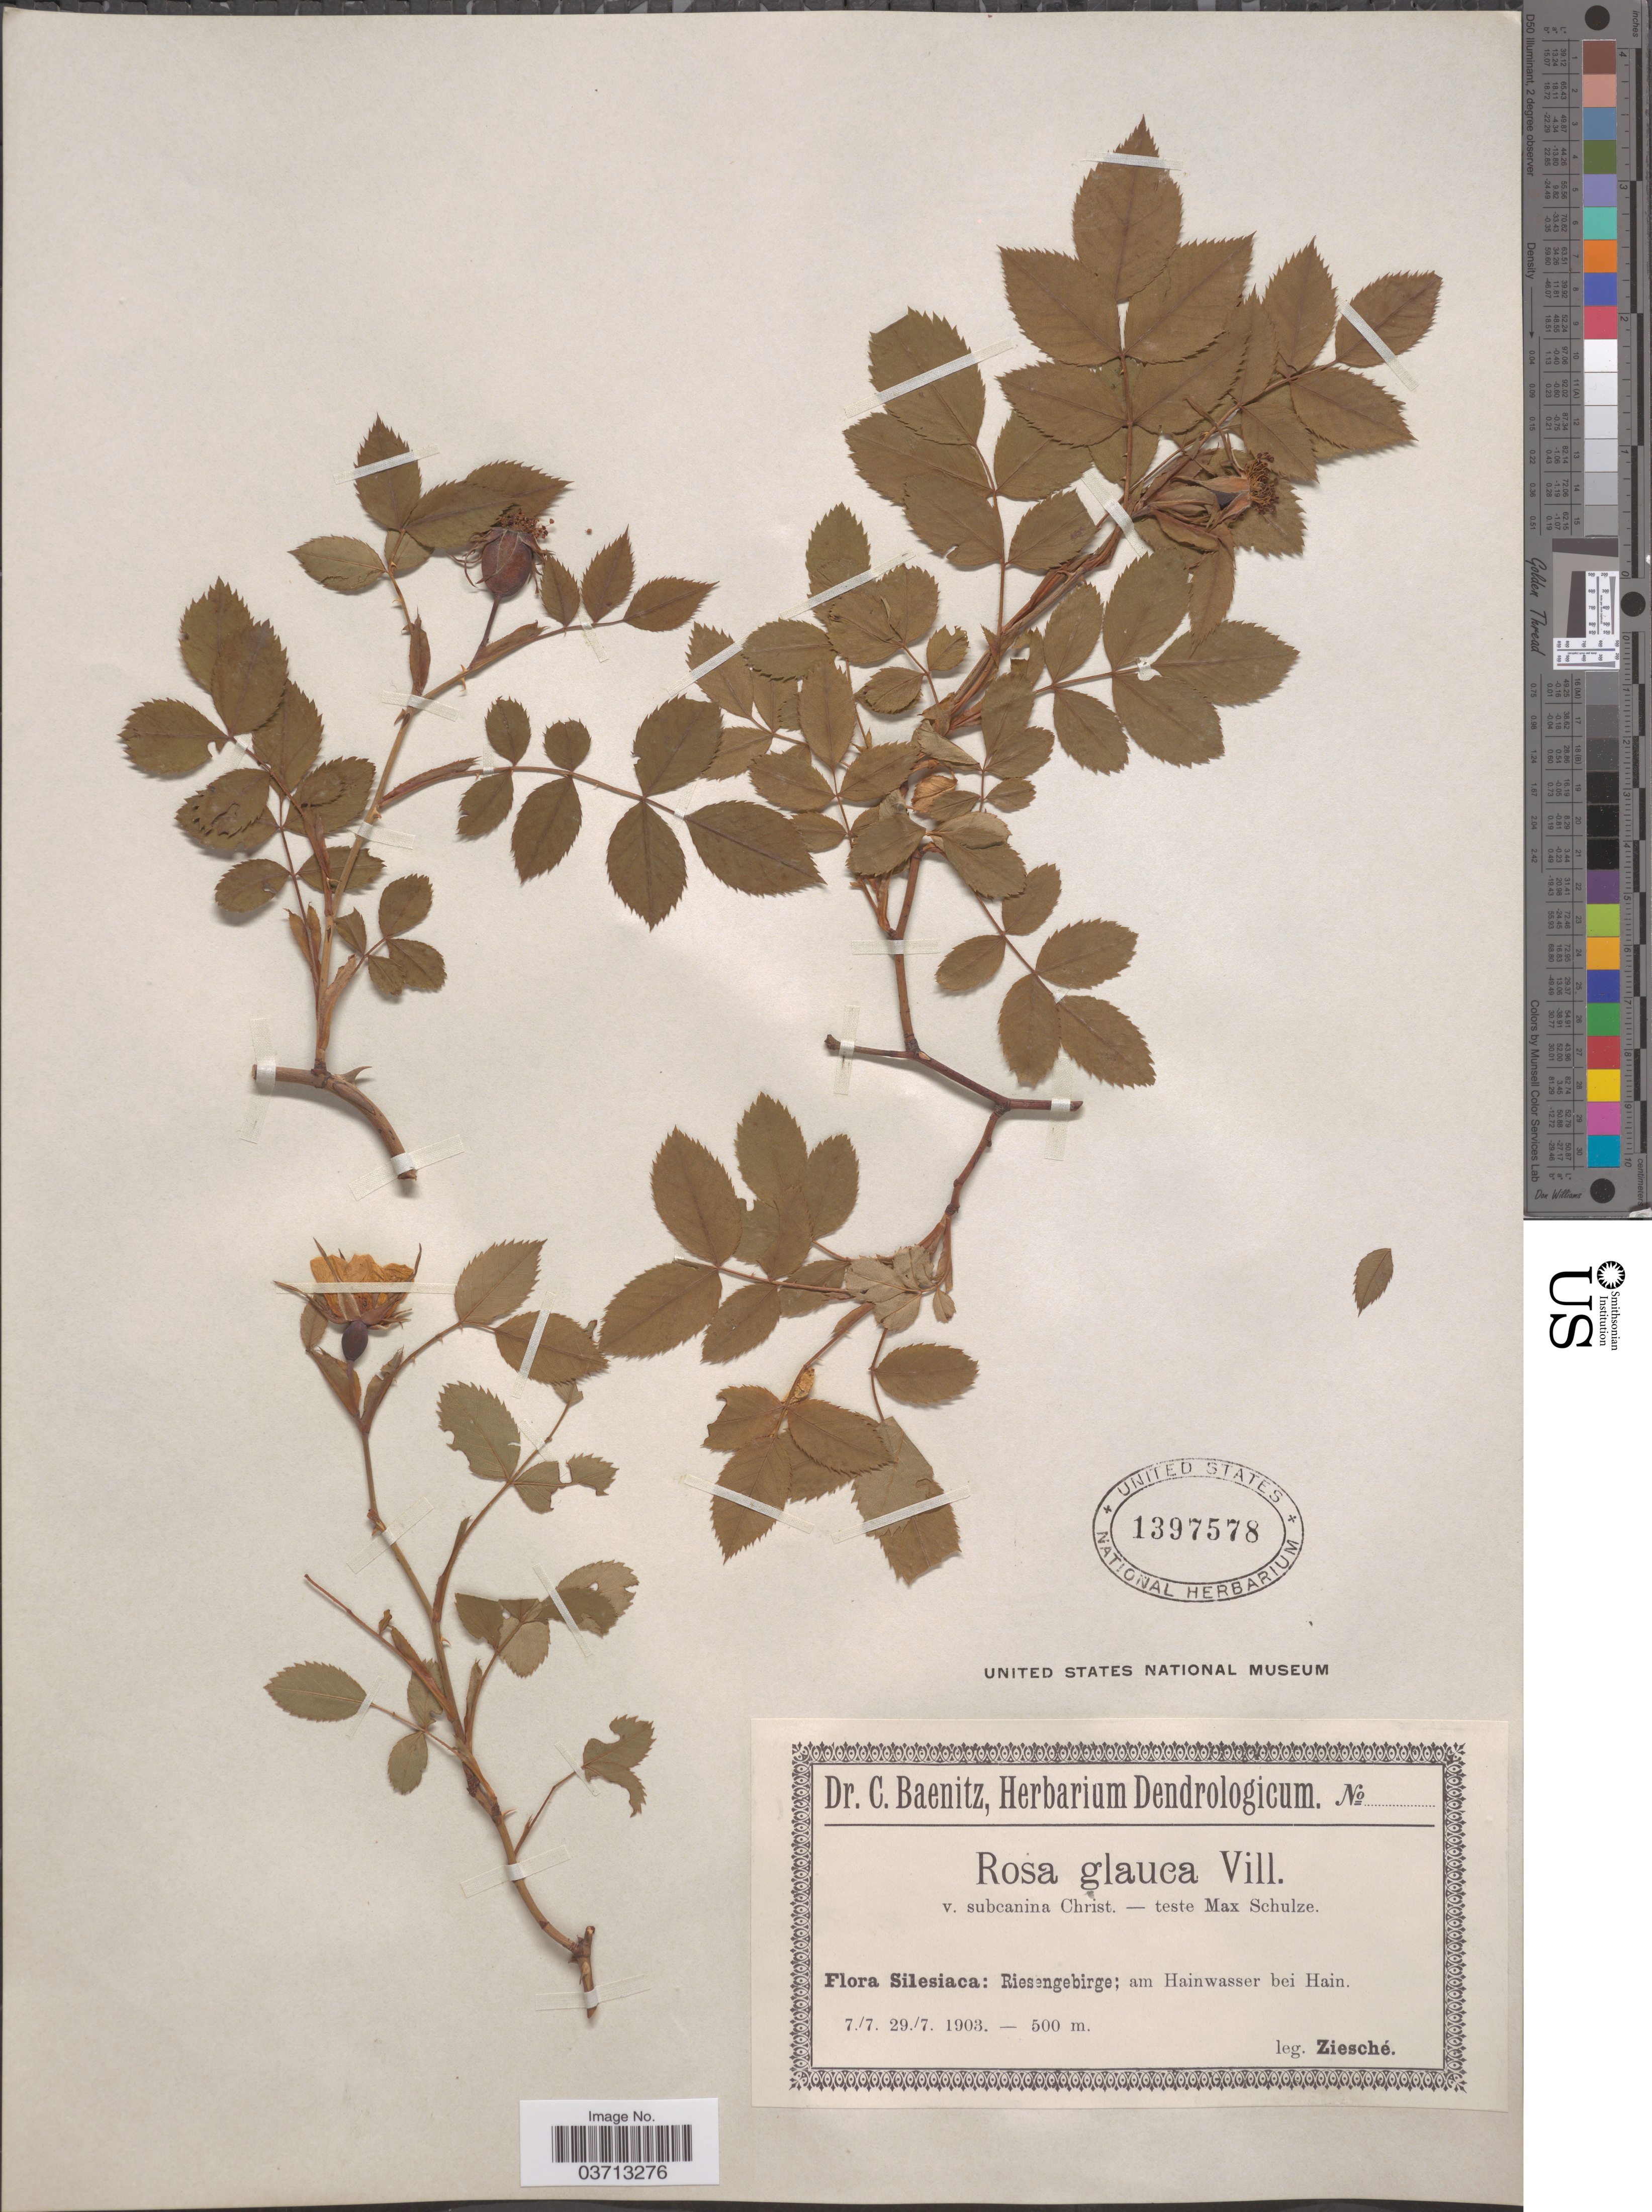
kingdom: Plantae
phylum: Tracheophyta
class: Magnoliopsida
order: Rosales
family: Rosaceae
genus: Rosa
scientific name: Rosa glauca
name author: Pourr.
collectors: Ziesché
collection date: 1903-07-07/1903-07-29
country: Poland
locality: Silesiaca: Riesengebirge; am Hainwasser bei Hain.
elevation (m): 500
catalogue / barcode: US 1397578